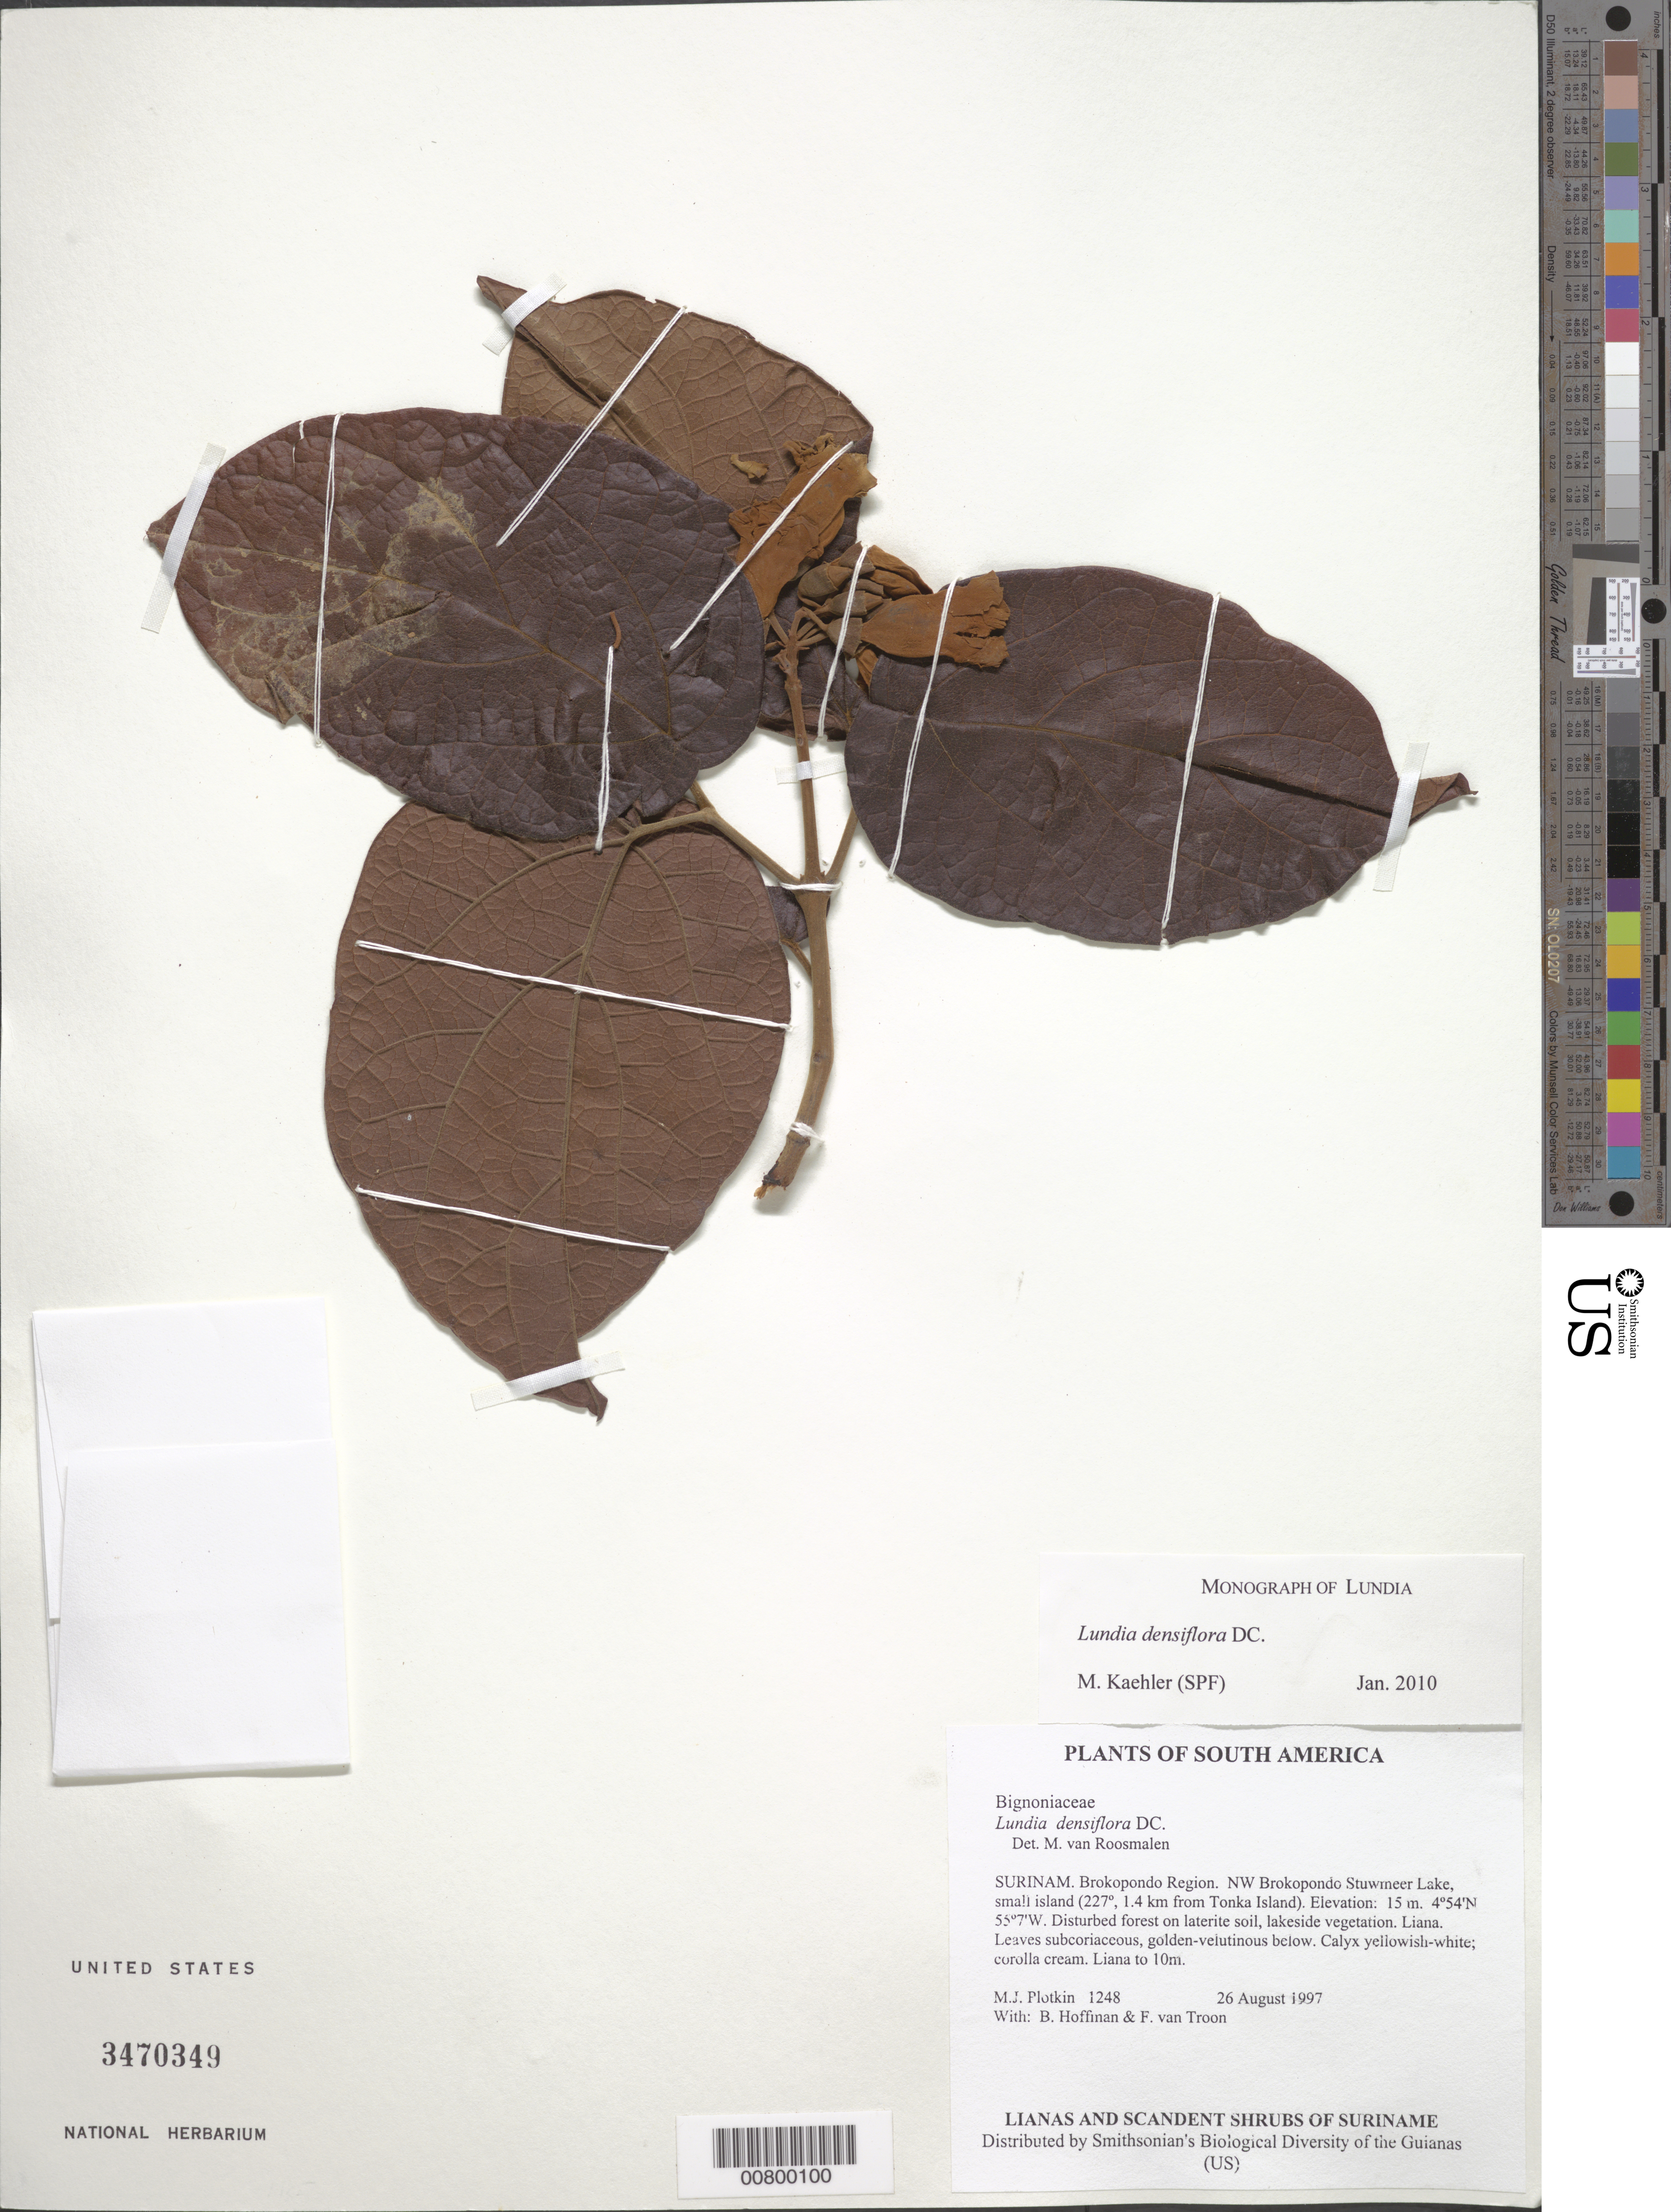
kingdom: Plantae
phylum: Tracheophyta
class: Magnoliopsida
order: Lamiales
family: Bignoniaceae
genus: Lundia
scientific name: Lundia densiflora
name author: DC.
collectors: M. Plotkin, B. Hoffman & F. Van Troon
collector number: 1248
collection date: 1997-08-26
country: Suriname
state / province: Brokopondo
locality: Brokopondo Region. NW Brokopondo Stuwmeer Lake, small island (227°, 1.4 km from Tonka Island).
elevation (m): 15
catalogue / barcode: US 3470349